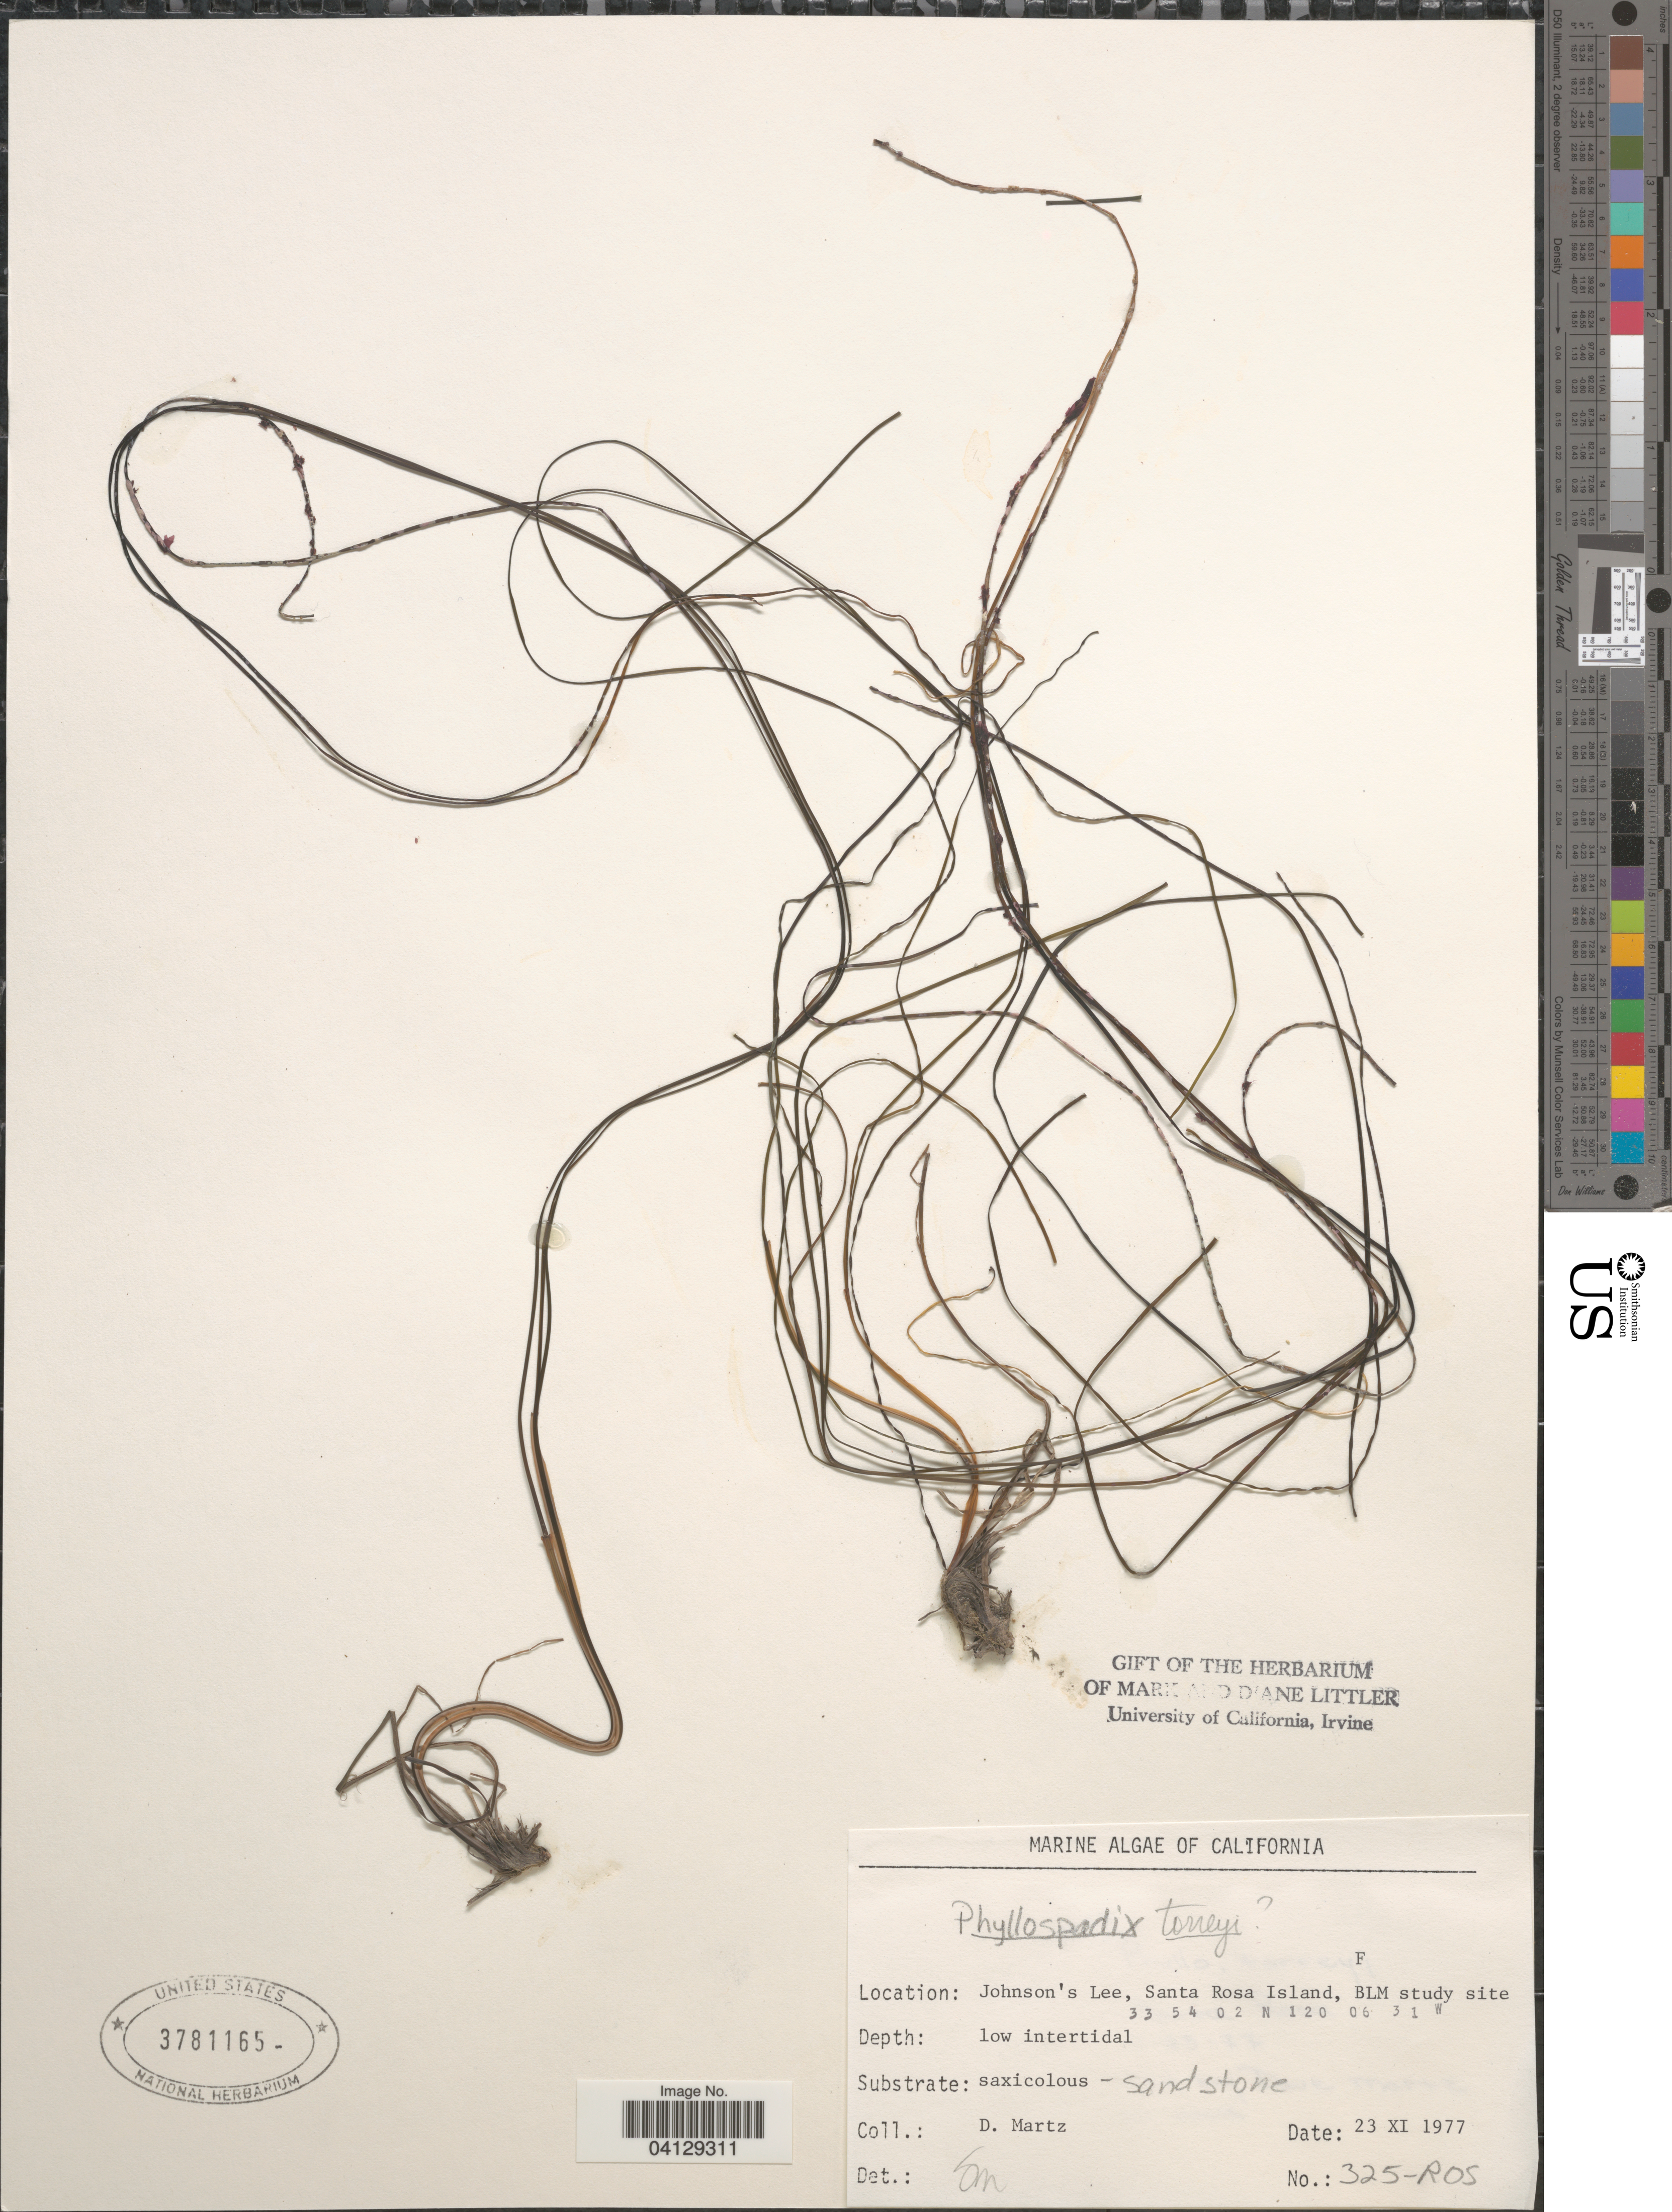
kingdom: Plantae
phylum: Tracheophyta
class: Liliopsida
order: Alismatales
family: Zosteraceae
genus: Phyllospadix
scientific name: Phyllospadix torreyi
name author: S. Watson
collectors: D. Martz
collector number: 325-ROS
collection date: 1977-11-23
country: United States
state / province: California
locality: Johnson's Lee, Santa Rosa Island, BLM study site.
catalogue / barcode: US 3781165